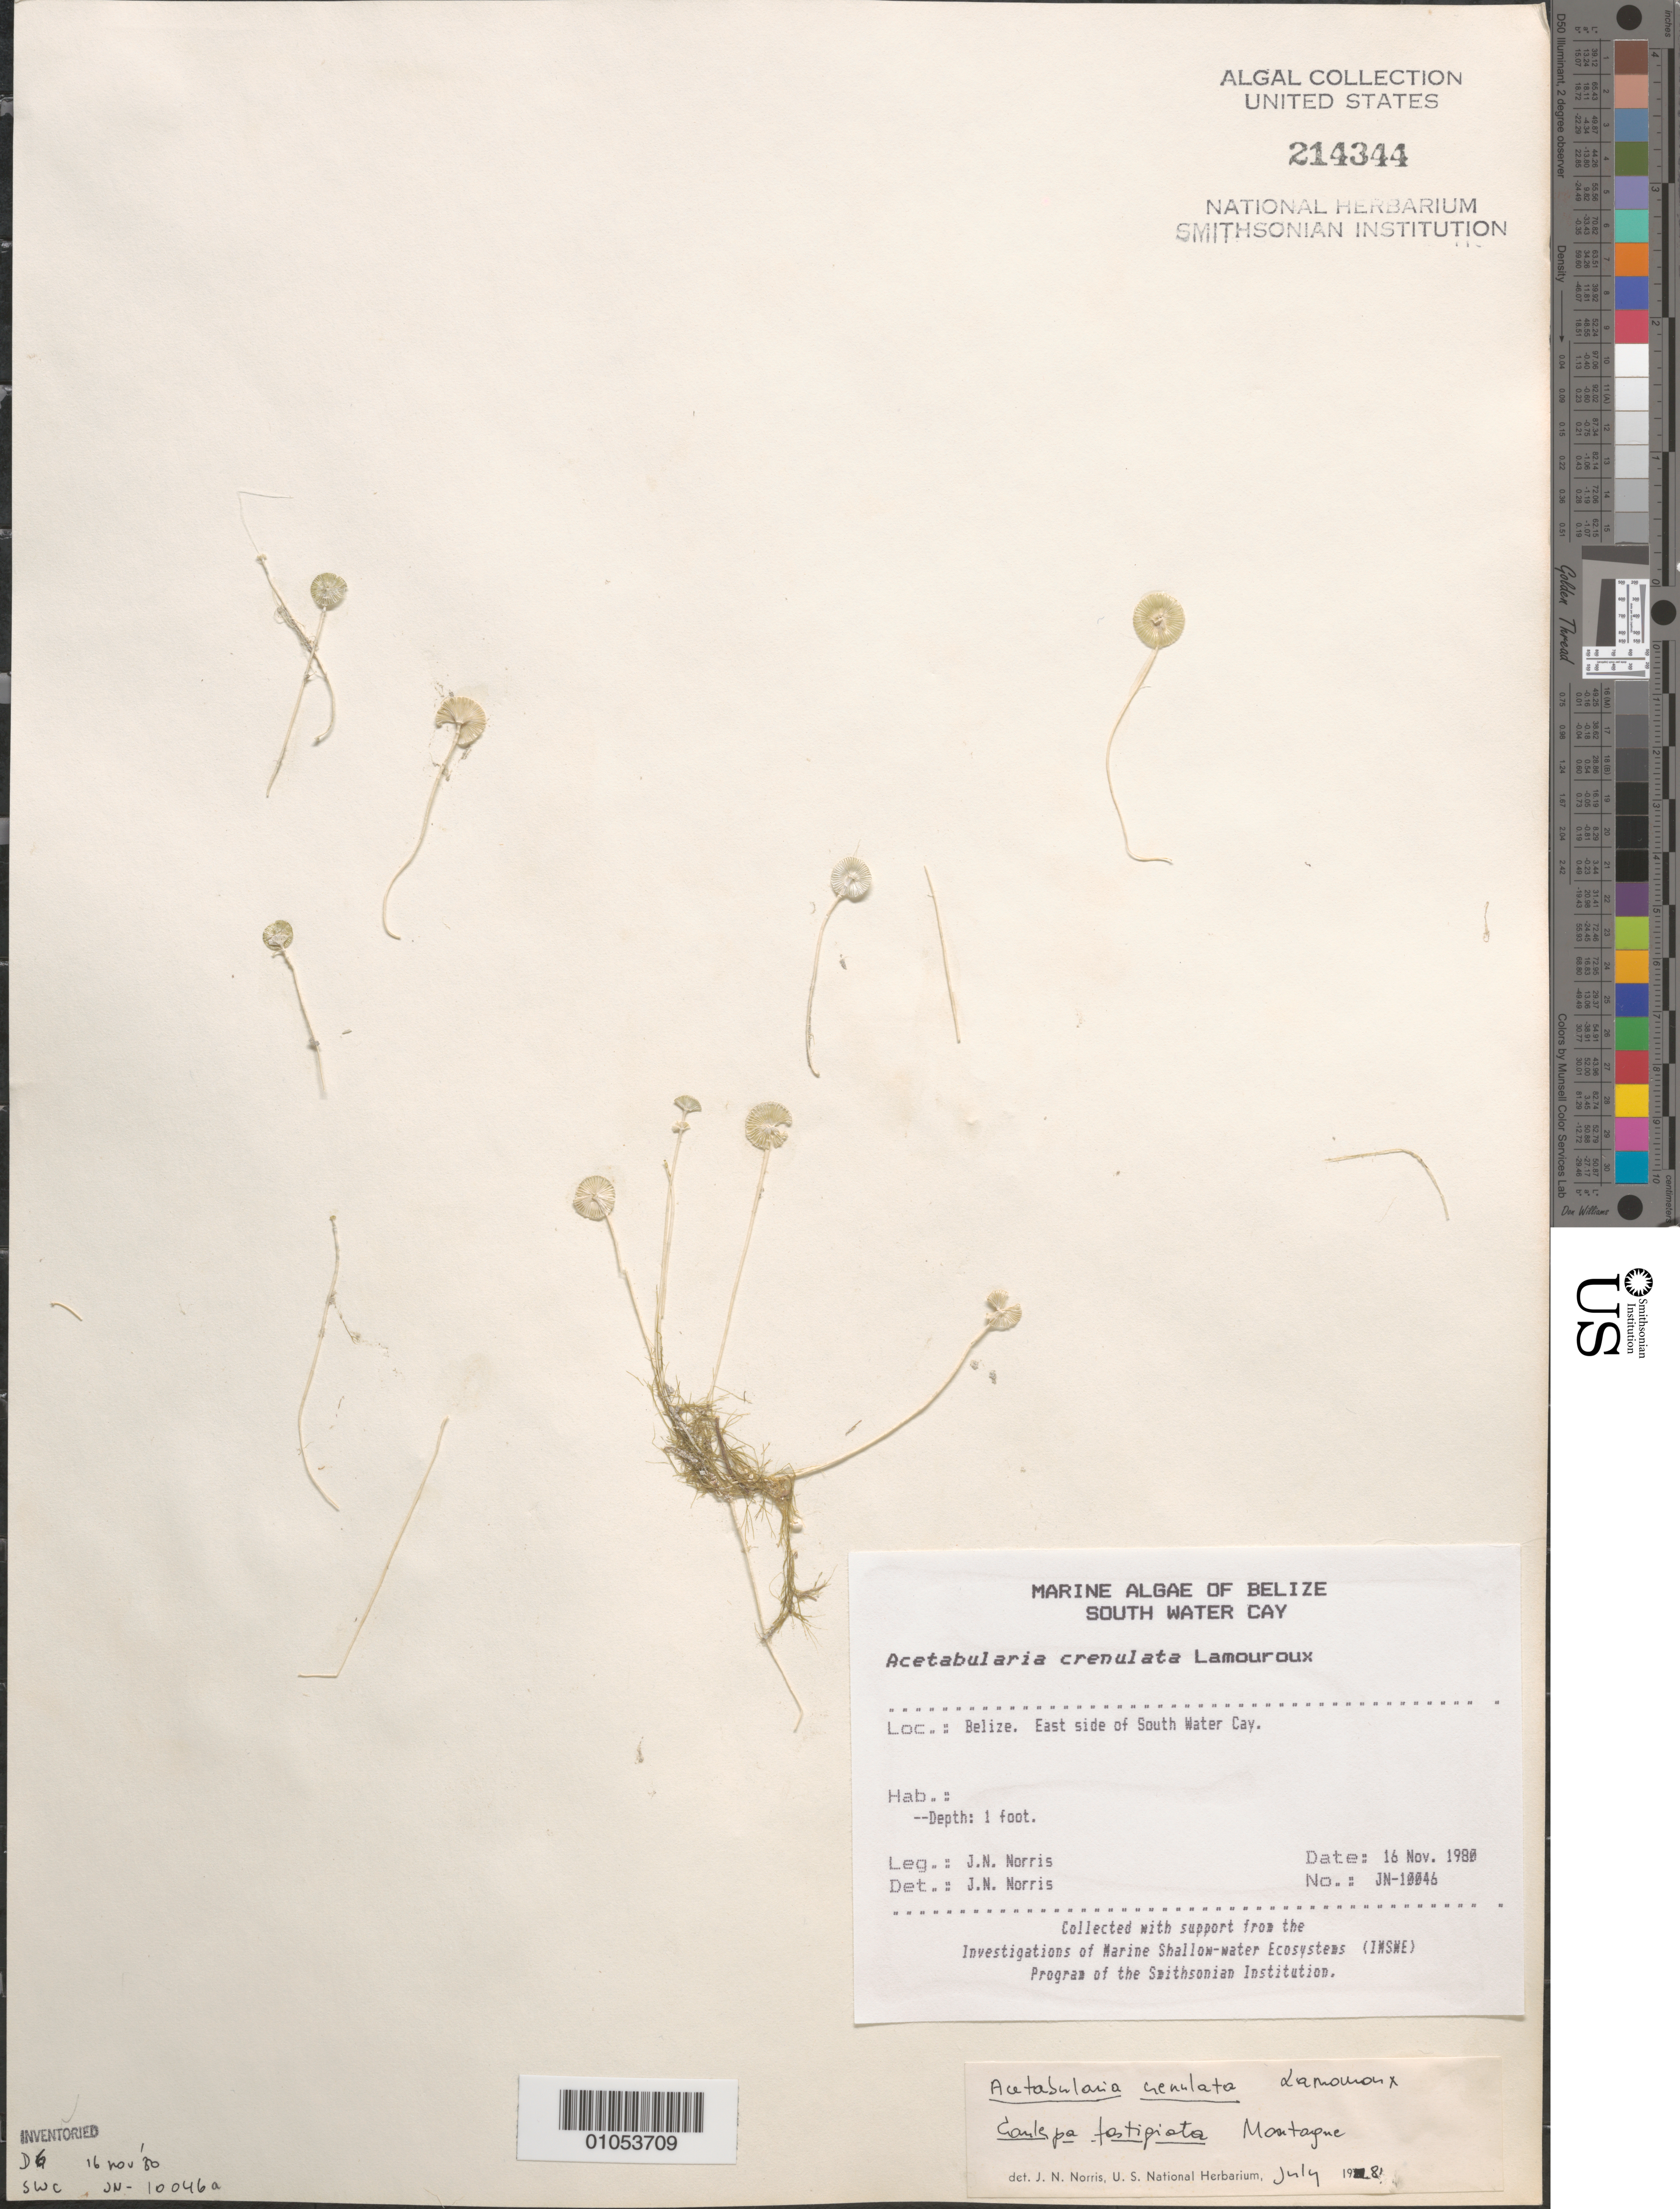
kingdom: Plantae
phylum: Chlorophyta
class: Ulvophyceae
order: Dasycladales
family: Polyphysaceae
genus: Acetabularia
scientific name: Acetabularia acetabulum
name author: J.V.Lamouroux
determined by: Norris, James N.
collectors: J. N. Norris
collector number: JN-10046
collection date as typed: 16 Nov 1980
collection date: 1980-11-16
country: Belize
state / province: Stann Creek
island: South Water Cay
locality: East side of South Water Cay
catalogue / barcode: US 214344